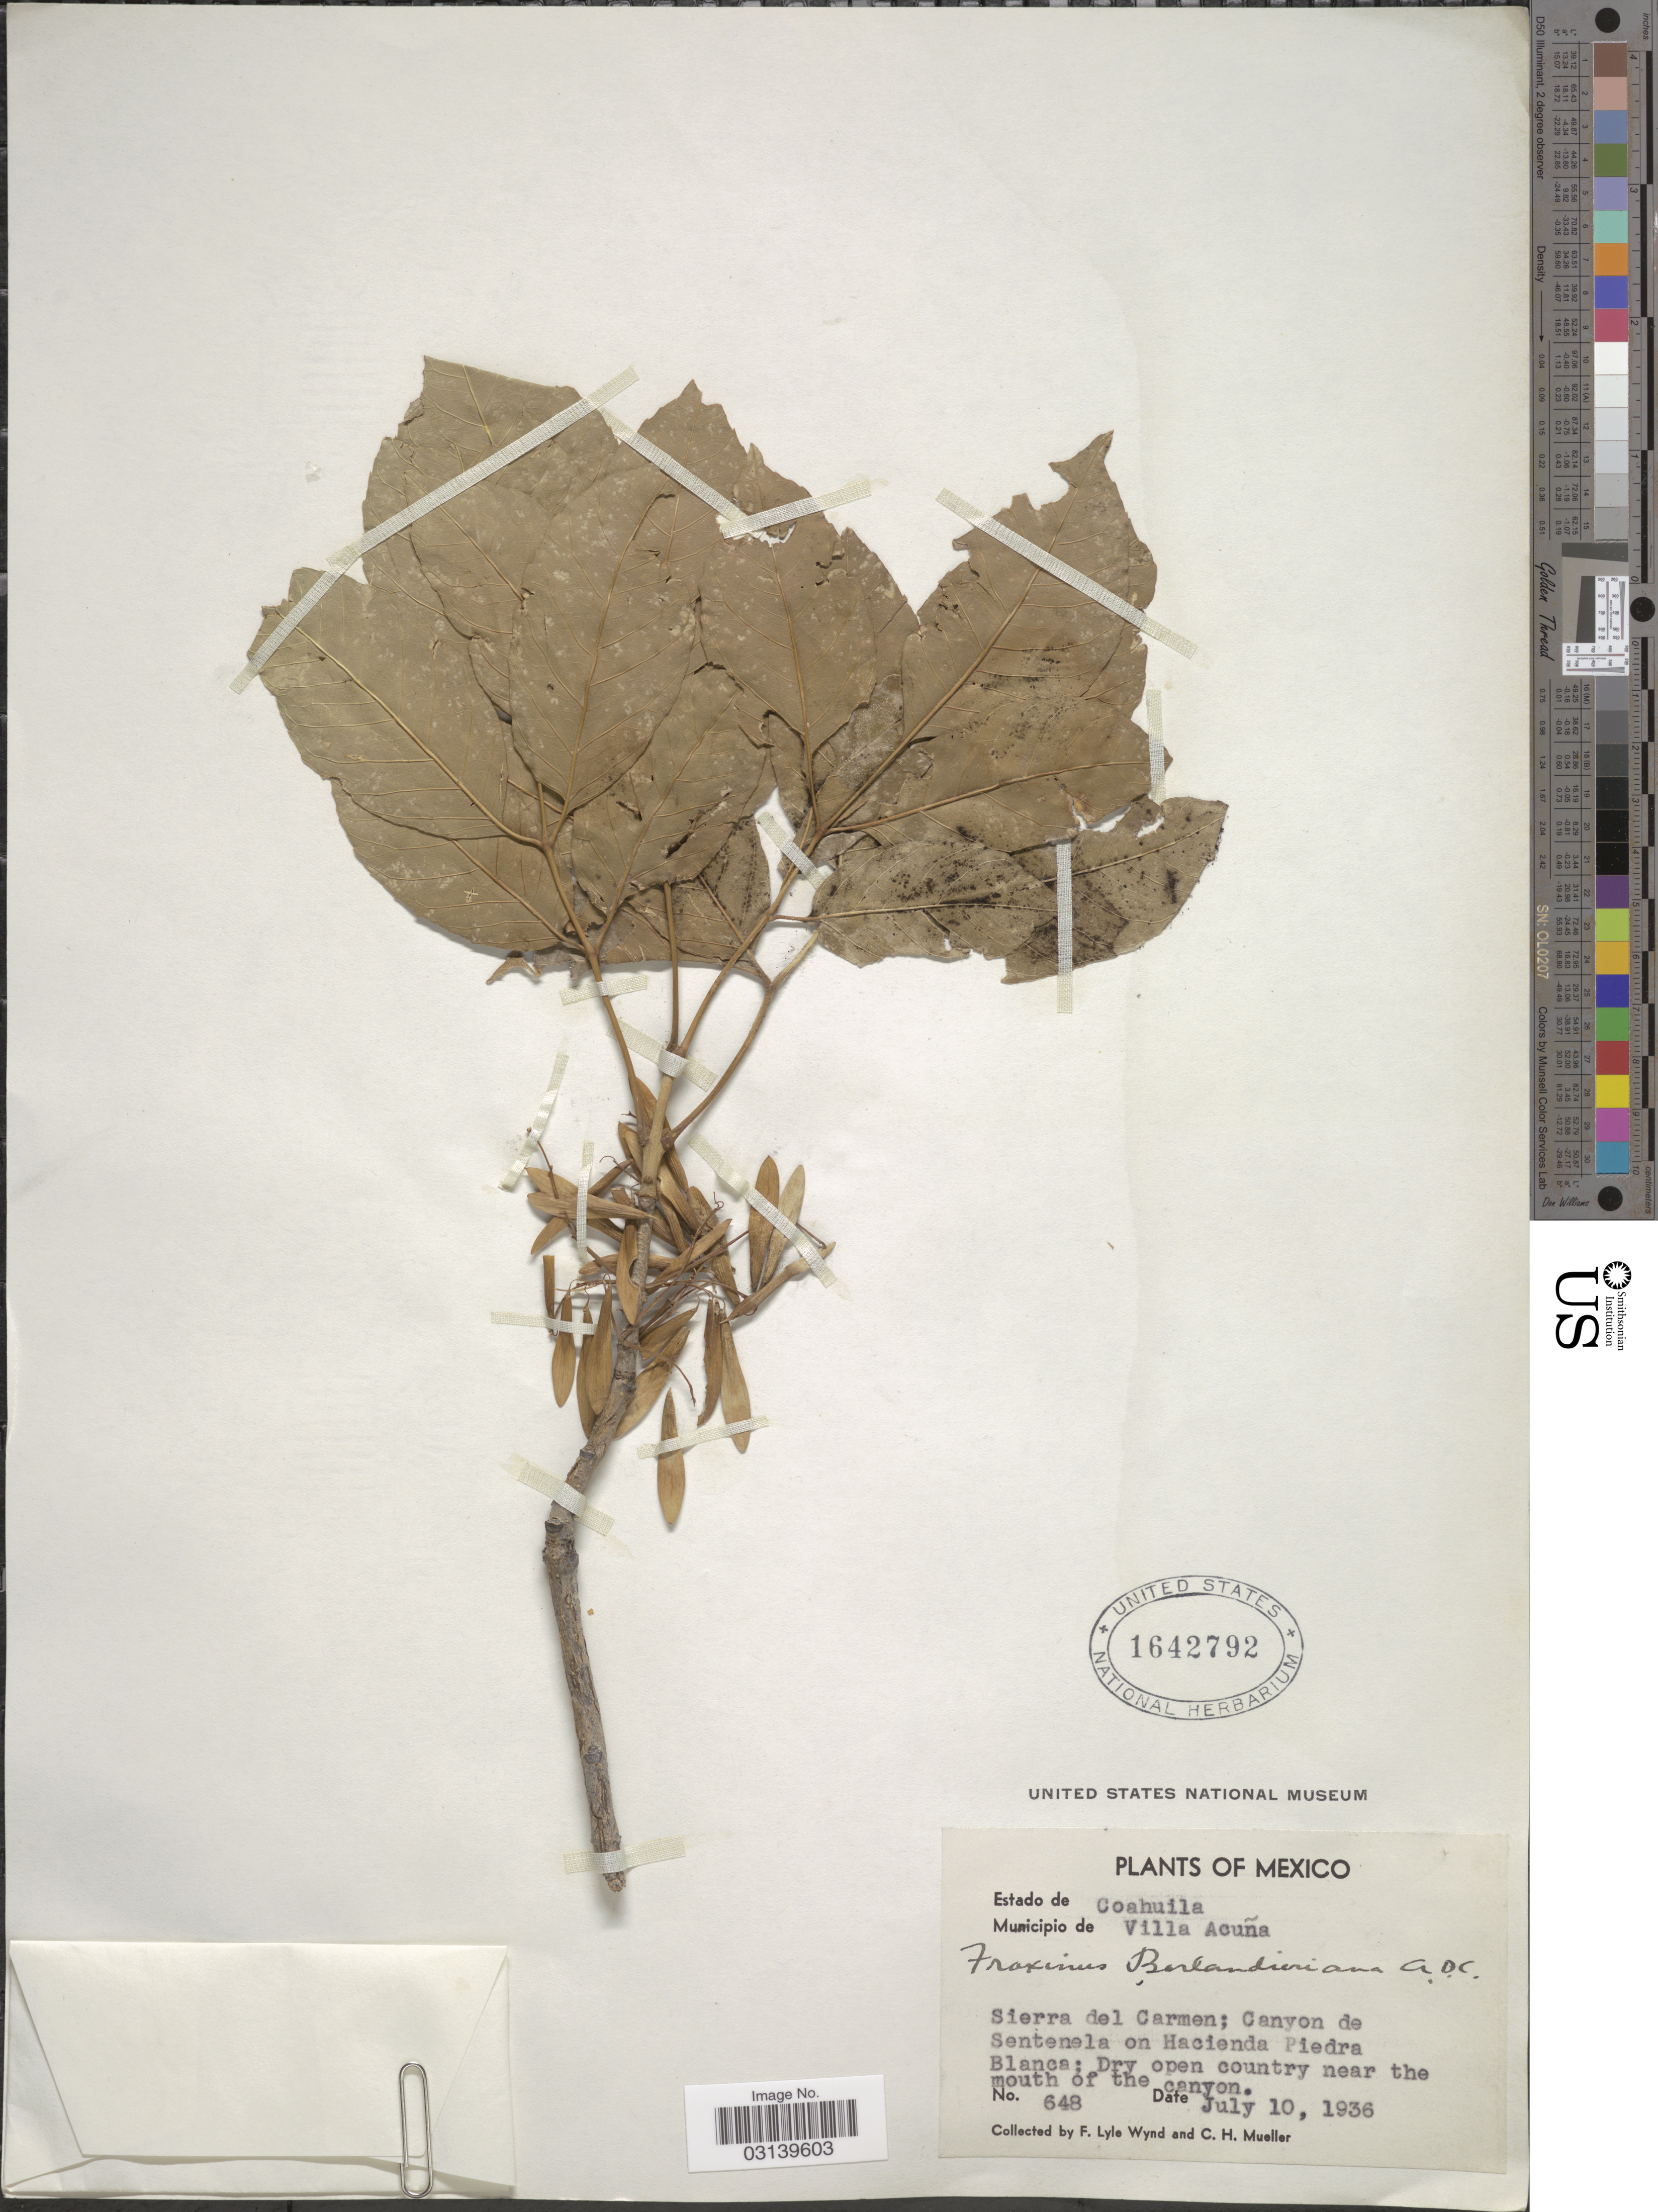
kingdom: Plantae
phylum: Tracheophyta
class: Magnoliopsida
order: Lamiales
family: Oleaceae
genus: Fraxinus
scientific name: Fraxinus berlandieriana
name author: A. DC.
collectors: F. L. Wynd & C. H. Mueller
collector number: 648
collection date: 1936-07-10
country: Mexico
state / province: Coahuila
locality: Municipio de Villa Acuña. Sierra del Carmen; Canyon de Sentenela on Hacienda Piedra Blanca; Dry open country near the mouth of the canyon.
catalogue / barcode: US 1642792